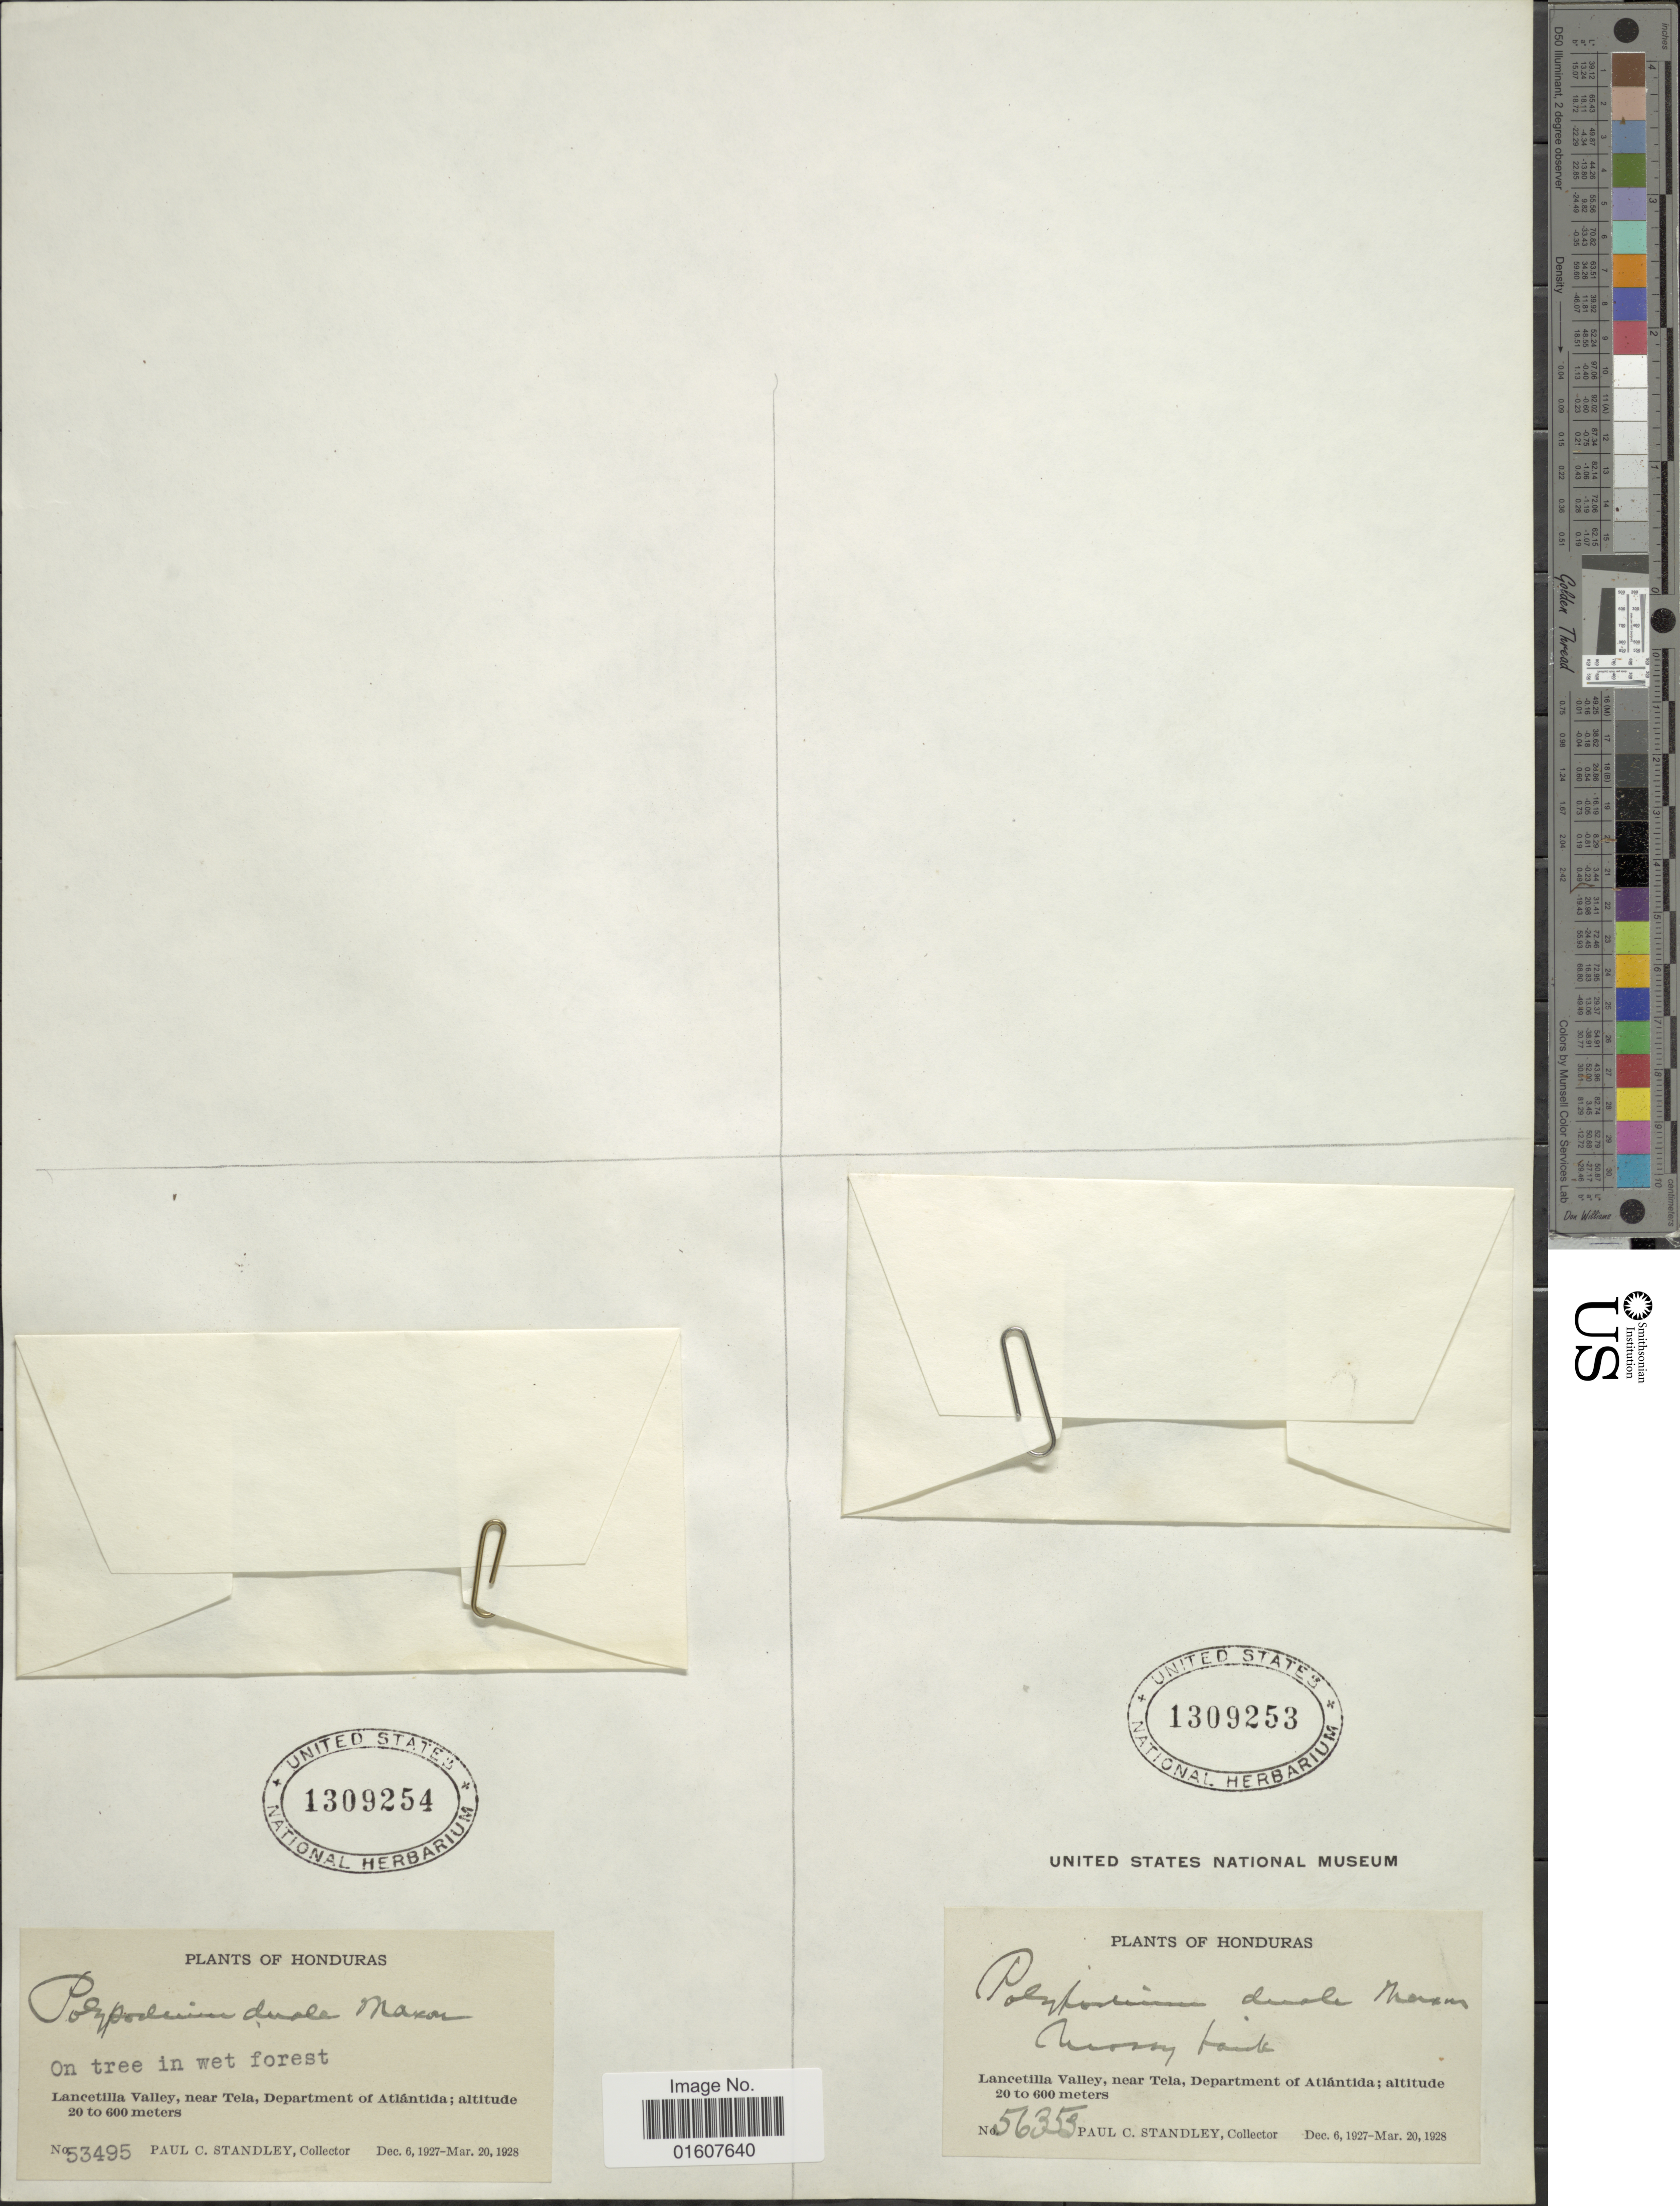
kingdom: Plantae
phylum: Tracheophyta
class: Polypodiopsida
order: Polypodiales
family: Polypodiaceae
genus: Cochlidium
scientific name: Cochlidium serrulatum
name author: (Sw.) L.E. Bishop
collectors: P. C. Standley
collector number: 56353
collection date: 1927-12-06/1928-03-20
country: Honduras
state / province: Atlántida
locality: Lancetilla Valley, near Tela, Department of Atlántida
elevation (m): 20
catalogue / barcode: US 1309253-2